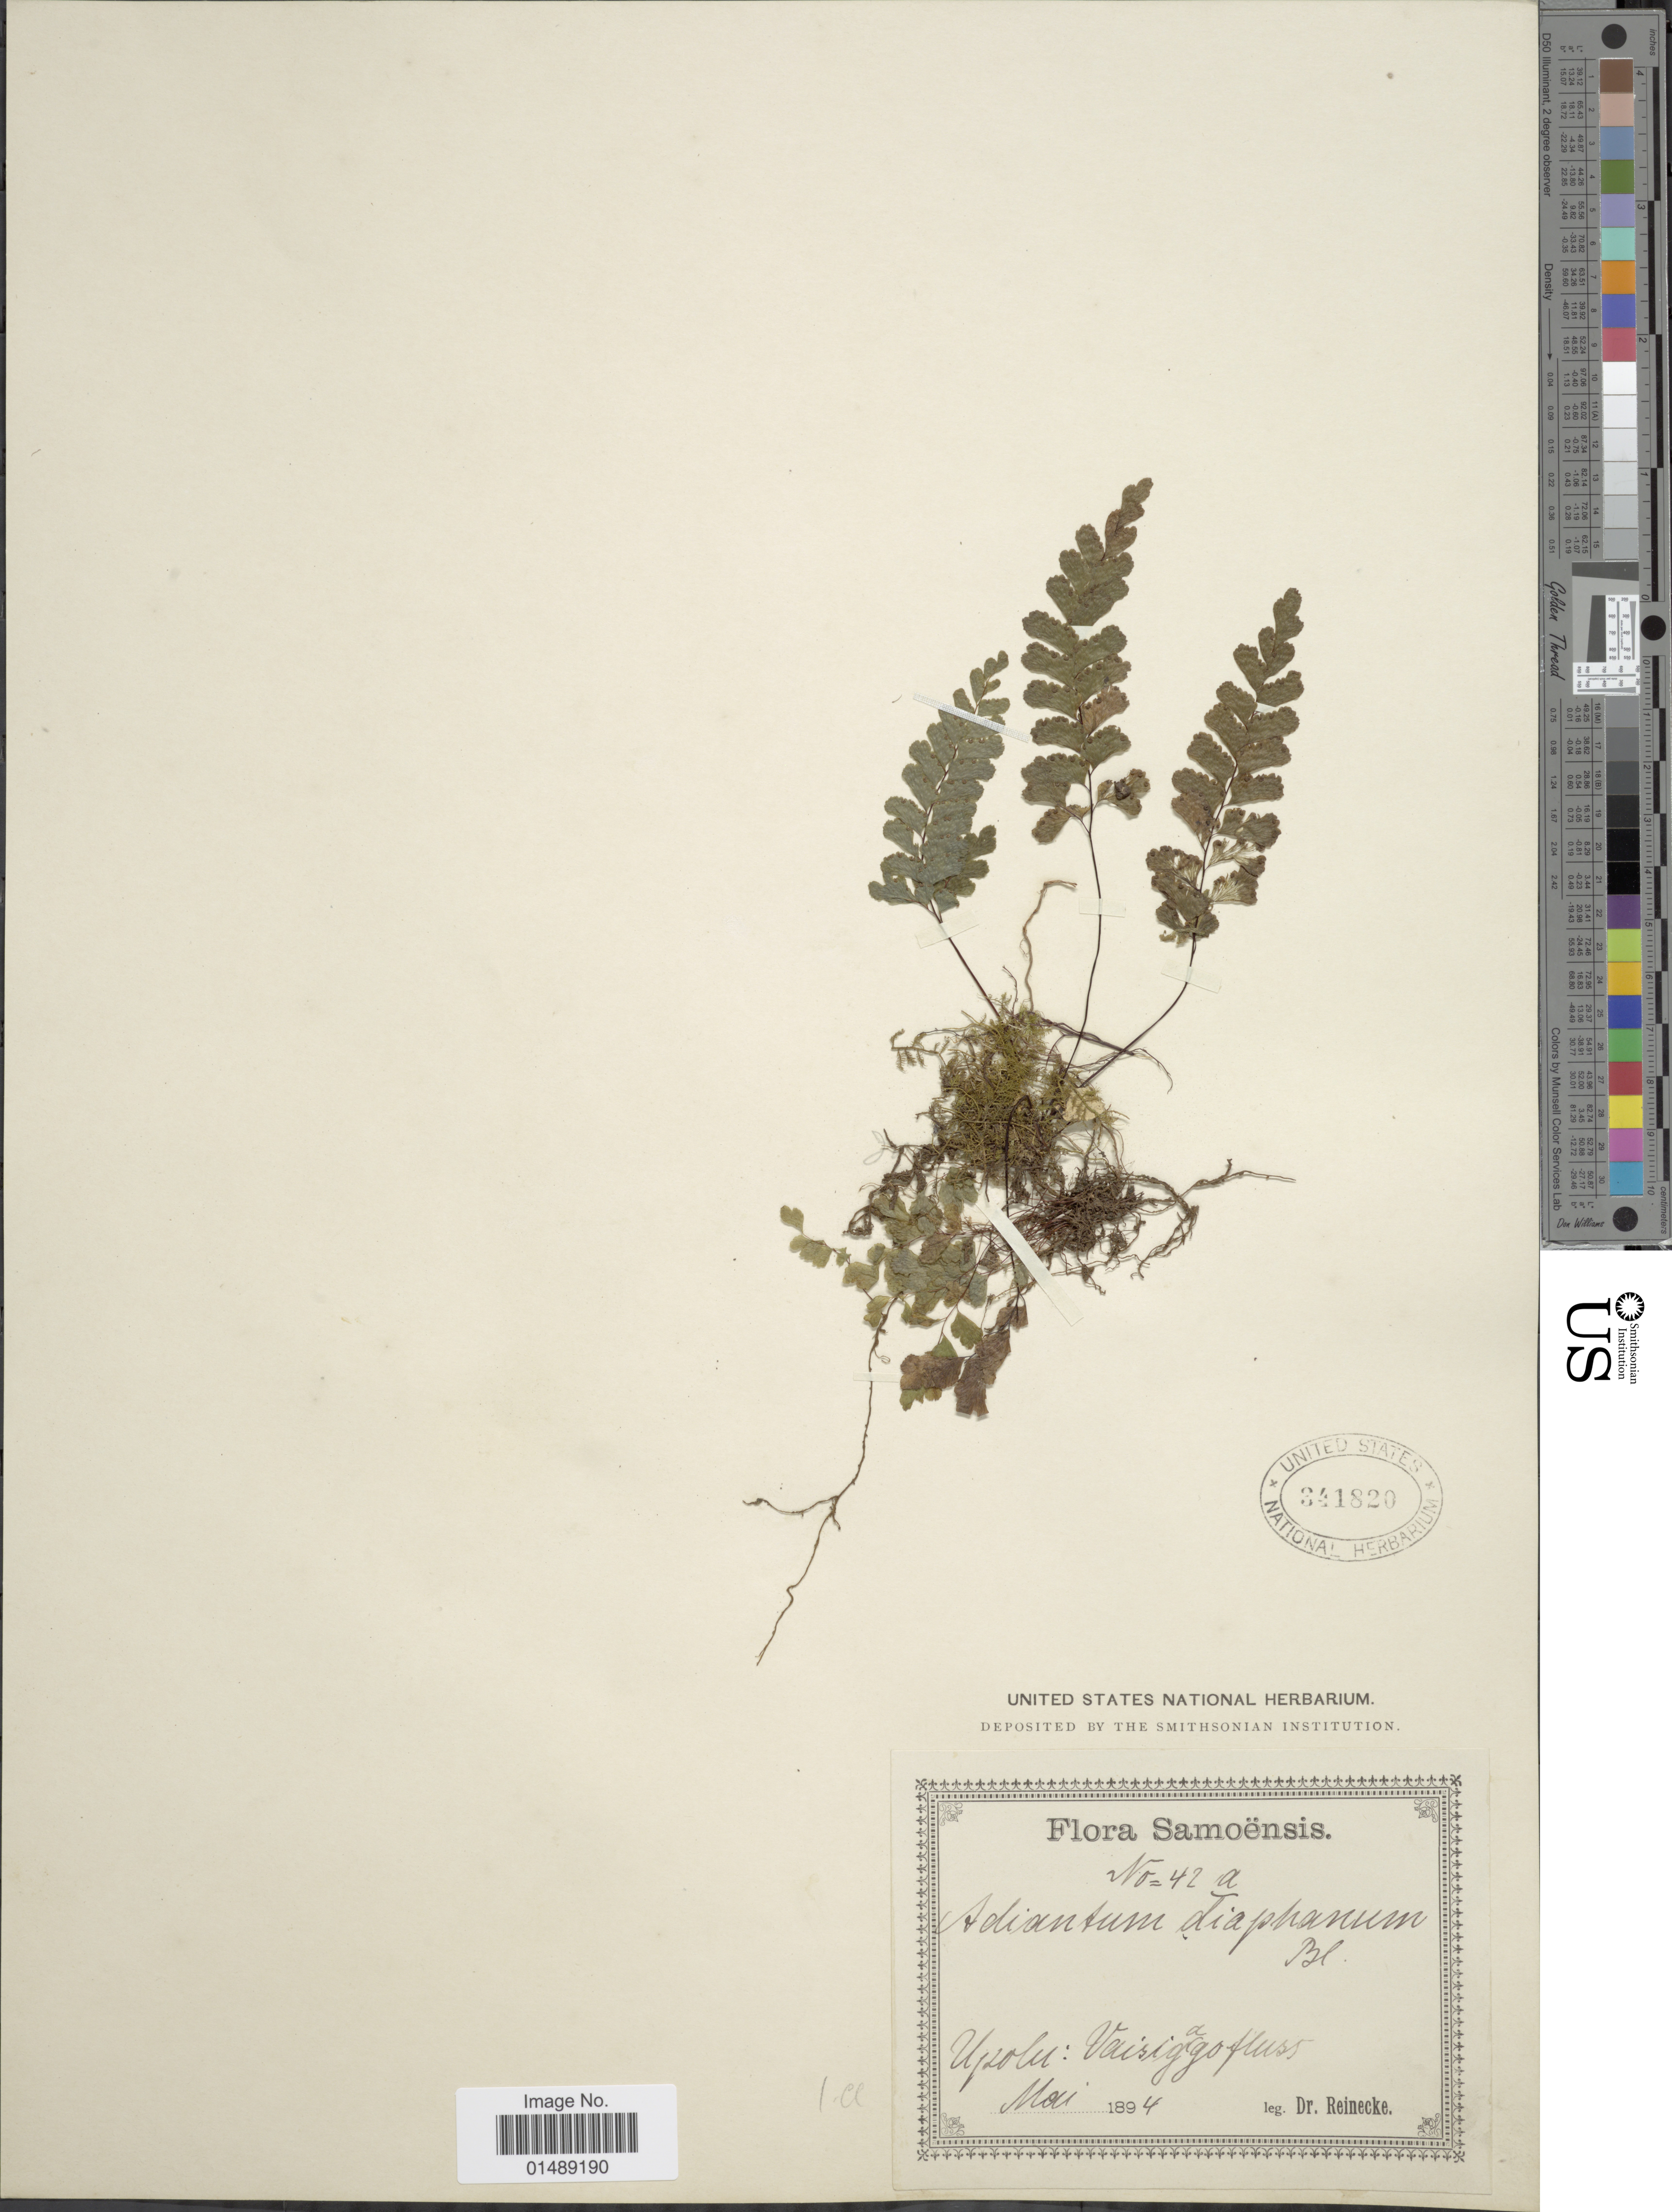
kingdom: Plantae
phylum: Tracheophyta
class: Polypodiopsida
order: Polypodiales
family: Pteridaceae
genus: Adiantum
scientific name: Adiantum diaphanum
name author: Blume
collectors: -- Reinecke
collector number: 42a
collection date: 1894-05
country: Samoa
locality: Samoensis, Upolu: Vaisigagofluss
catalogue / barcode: US 341820